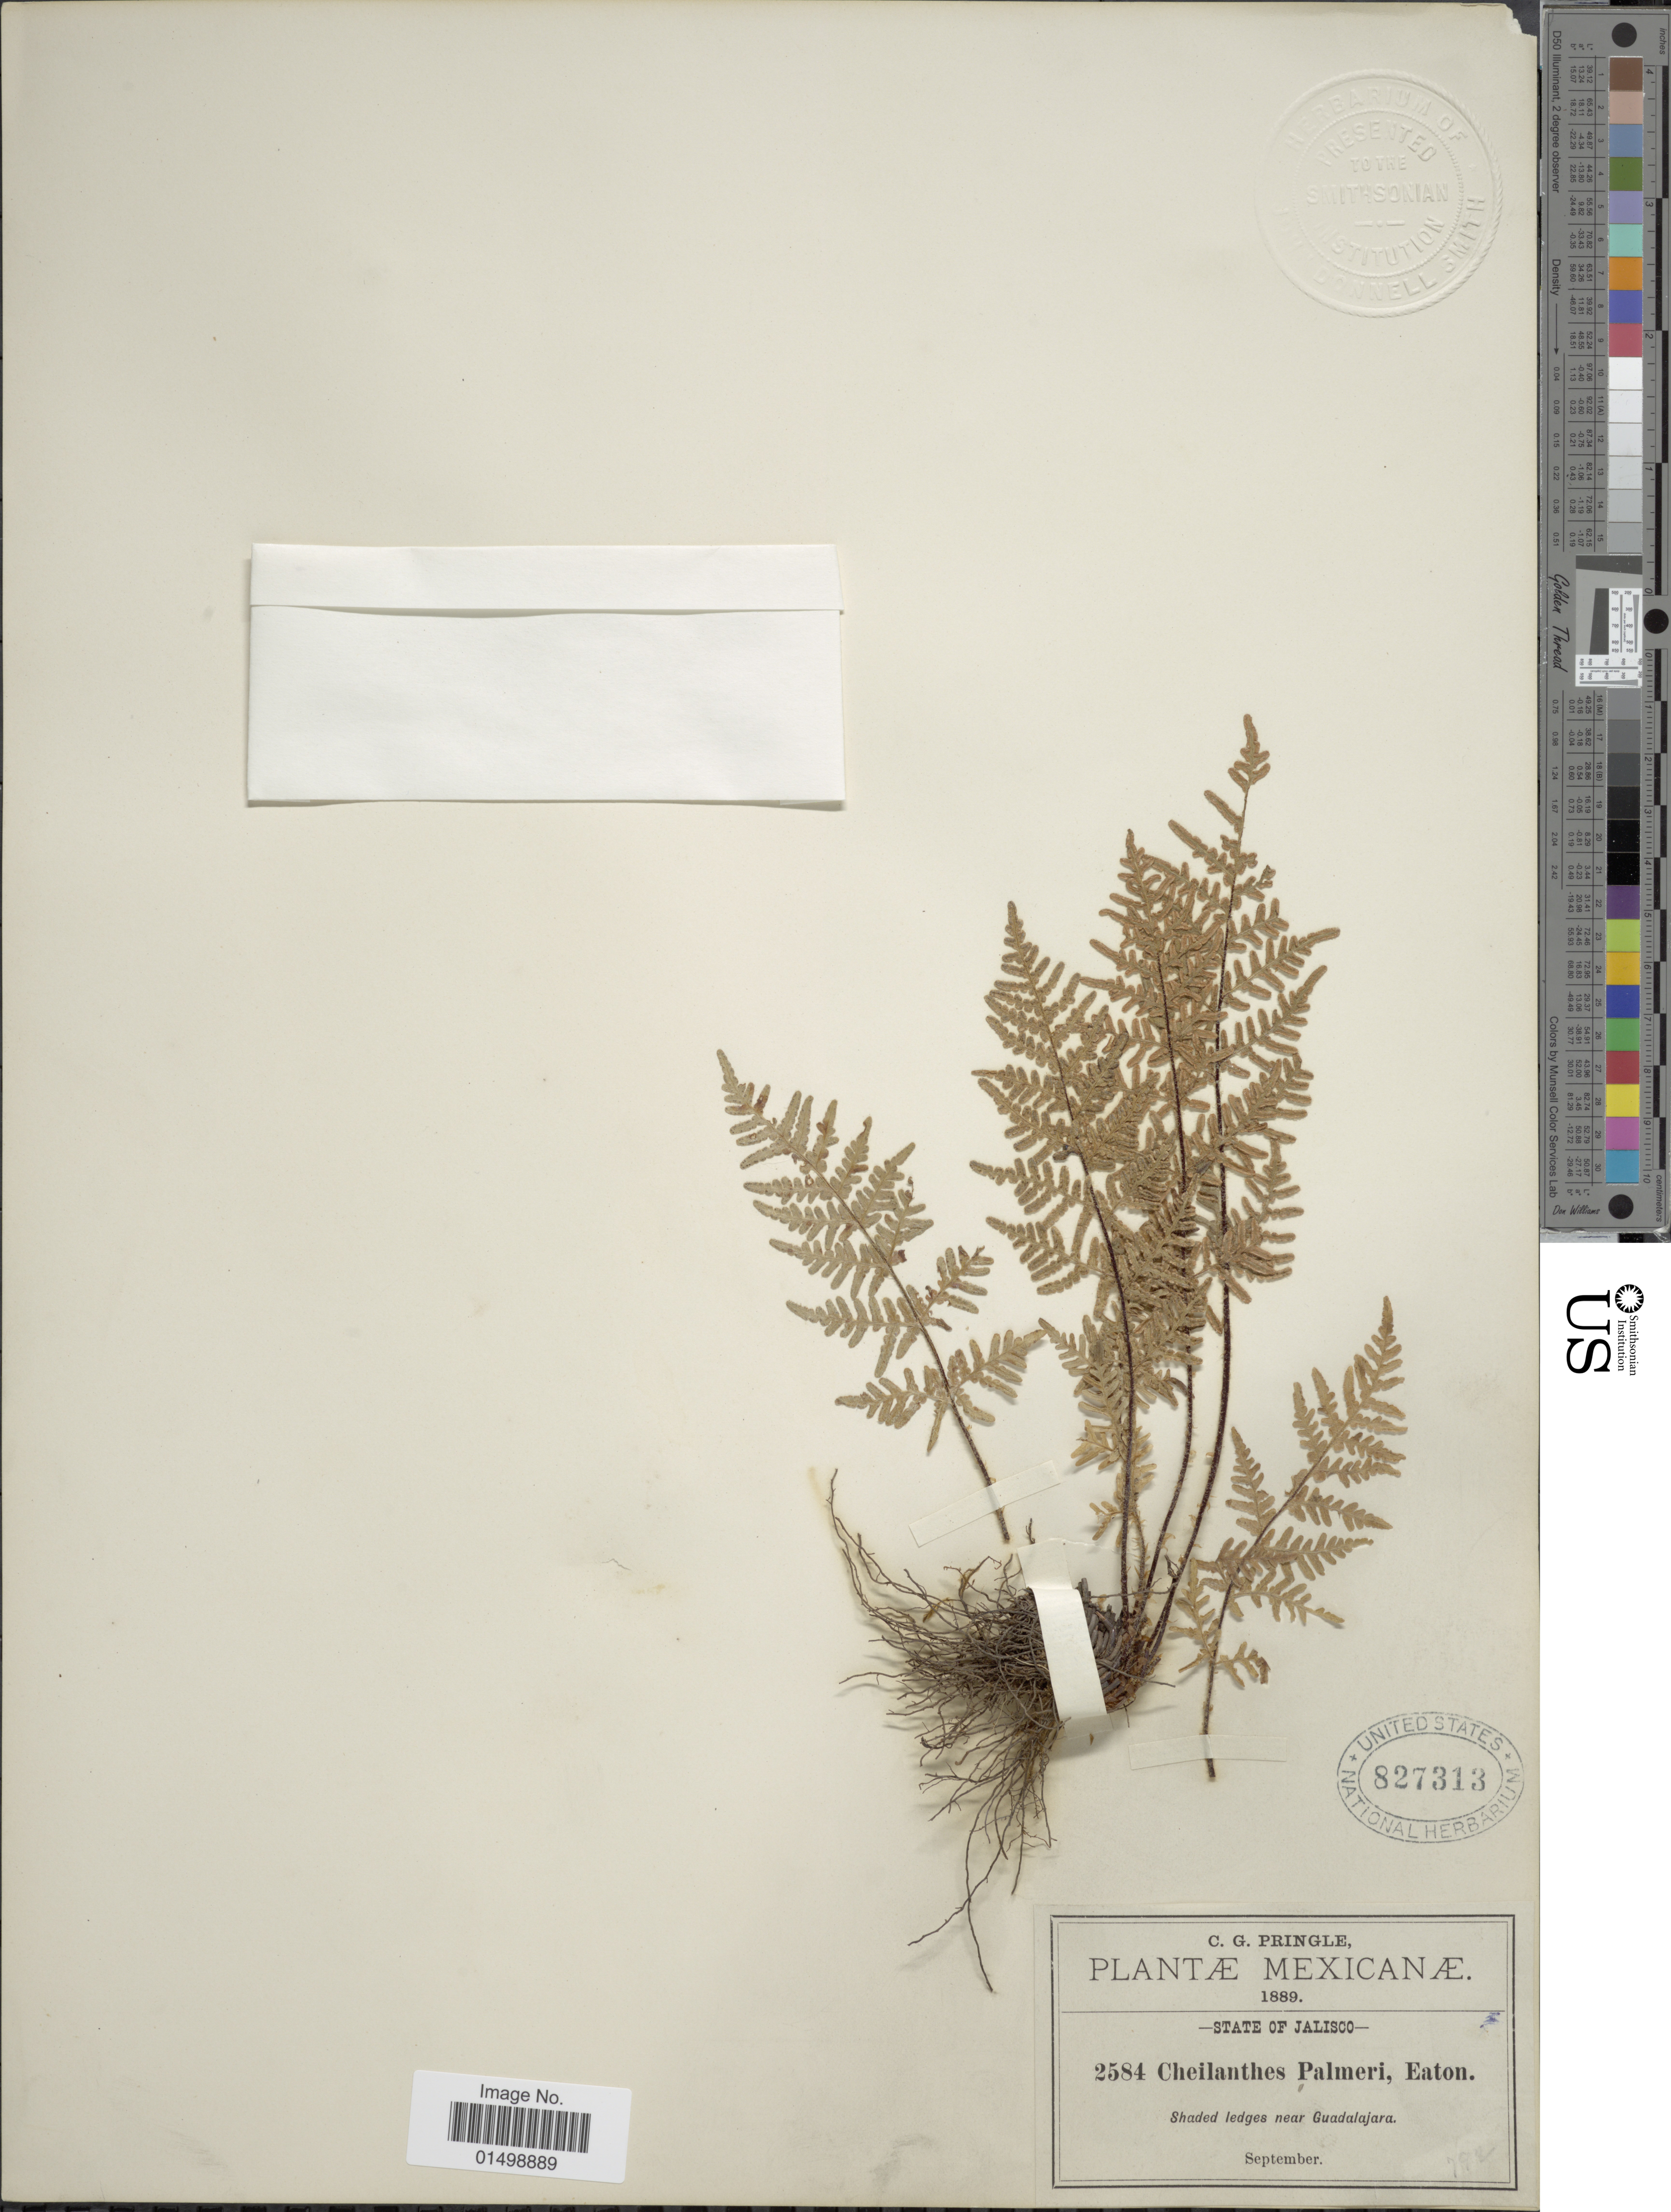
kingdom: Plantae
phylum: Tracheophyta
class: Polypodiopsida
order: Polypodiales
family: Pteridaceae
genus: Cheilanthes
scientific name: Cheilanthes palmeri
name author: D.C. Eaton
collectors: C. G. Pringle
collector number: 2584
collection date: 1889-09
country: Mexico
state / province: Jalisco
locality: Shaded ledges near Guadalajara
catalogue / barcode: US 827313